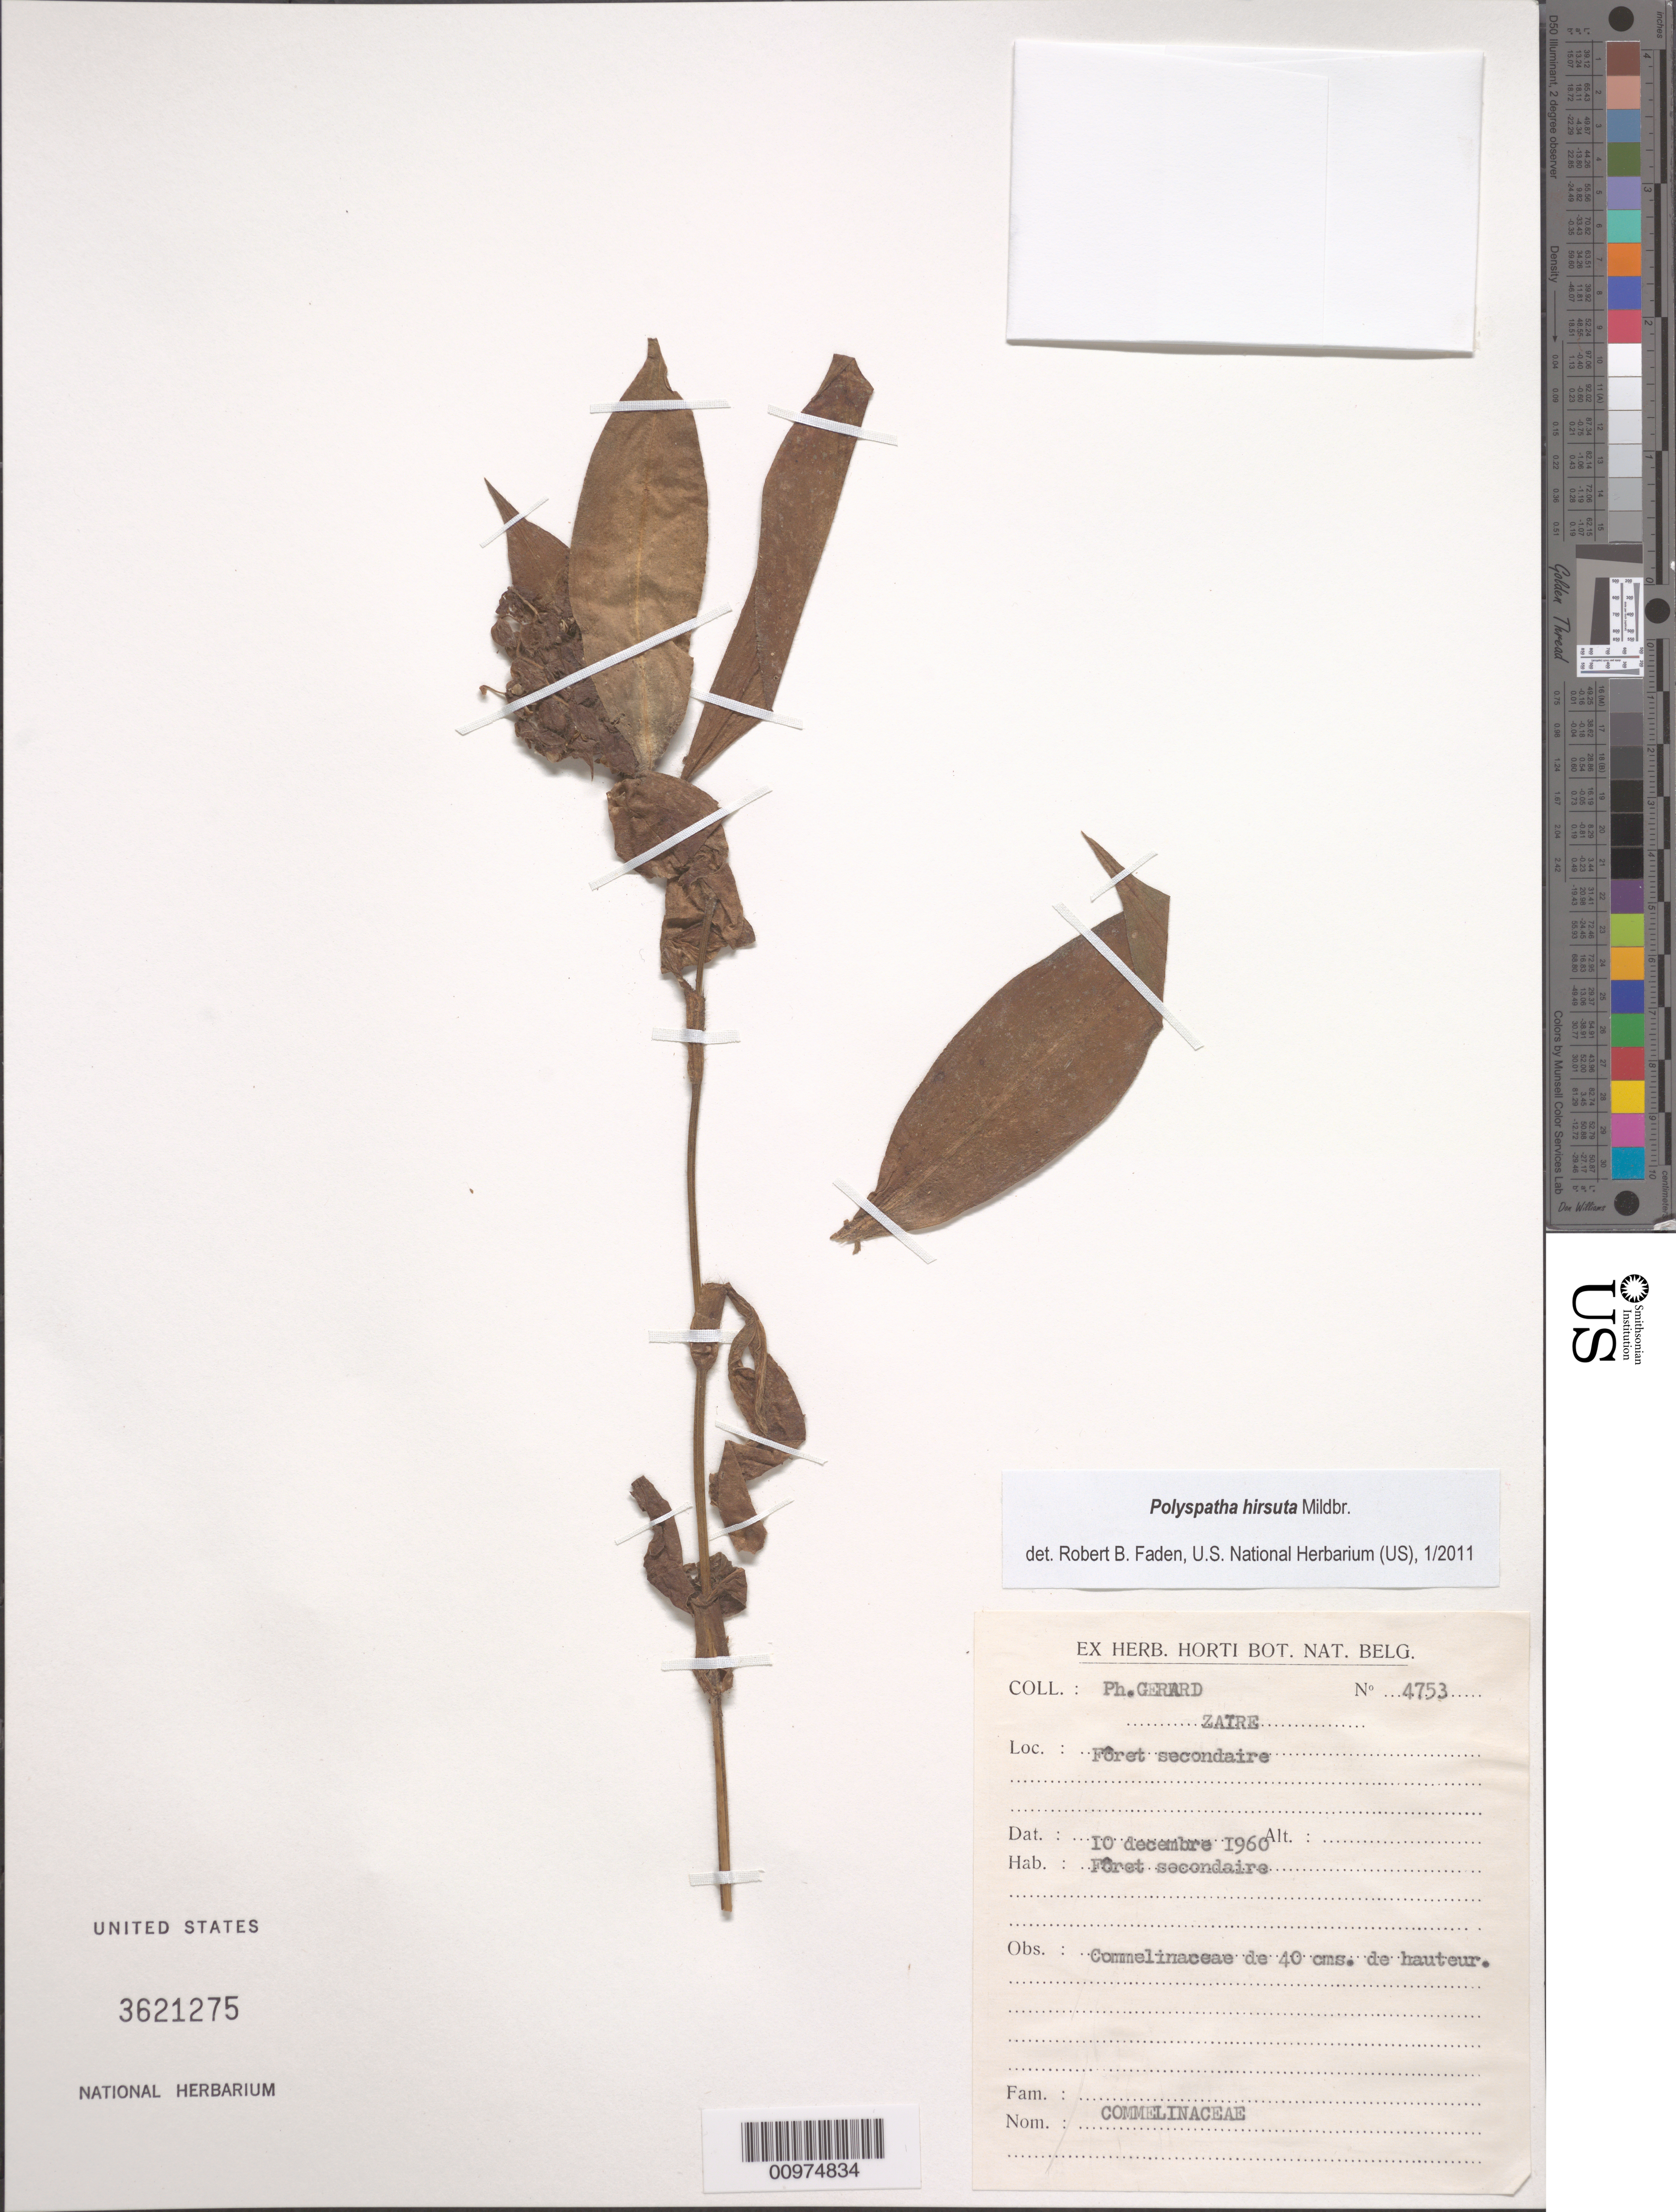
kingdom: Plantae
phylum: Tracheophyta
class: Liliopsida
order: Commelinales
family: Commelinaceae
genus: Polyspatha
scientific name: Polyspatha hirsuta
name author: Mildbr.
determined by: Faden, Robert B., (US), Smithsonian Institution - National Museum of Natural History (UNITED STATES)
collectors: P. Gerard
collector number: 4753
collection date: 1960-12-10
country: Congo, Democratic Republic of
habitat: Fôret secondaira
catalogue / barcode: US 3621275